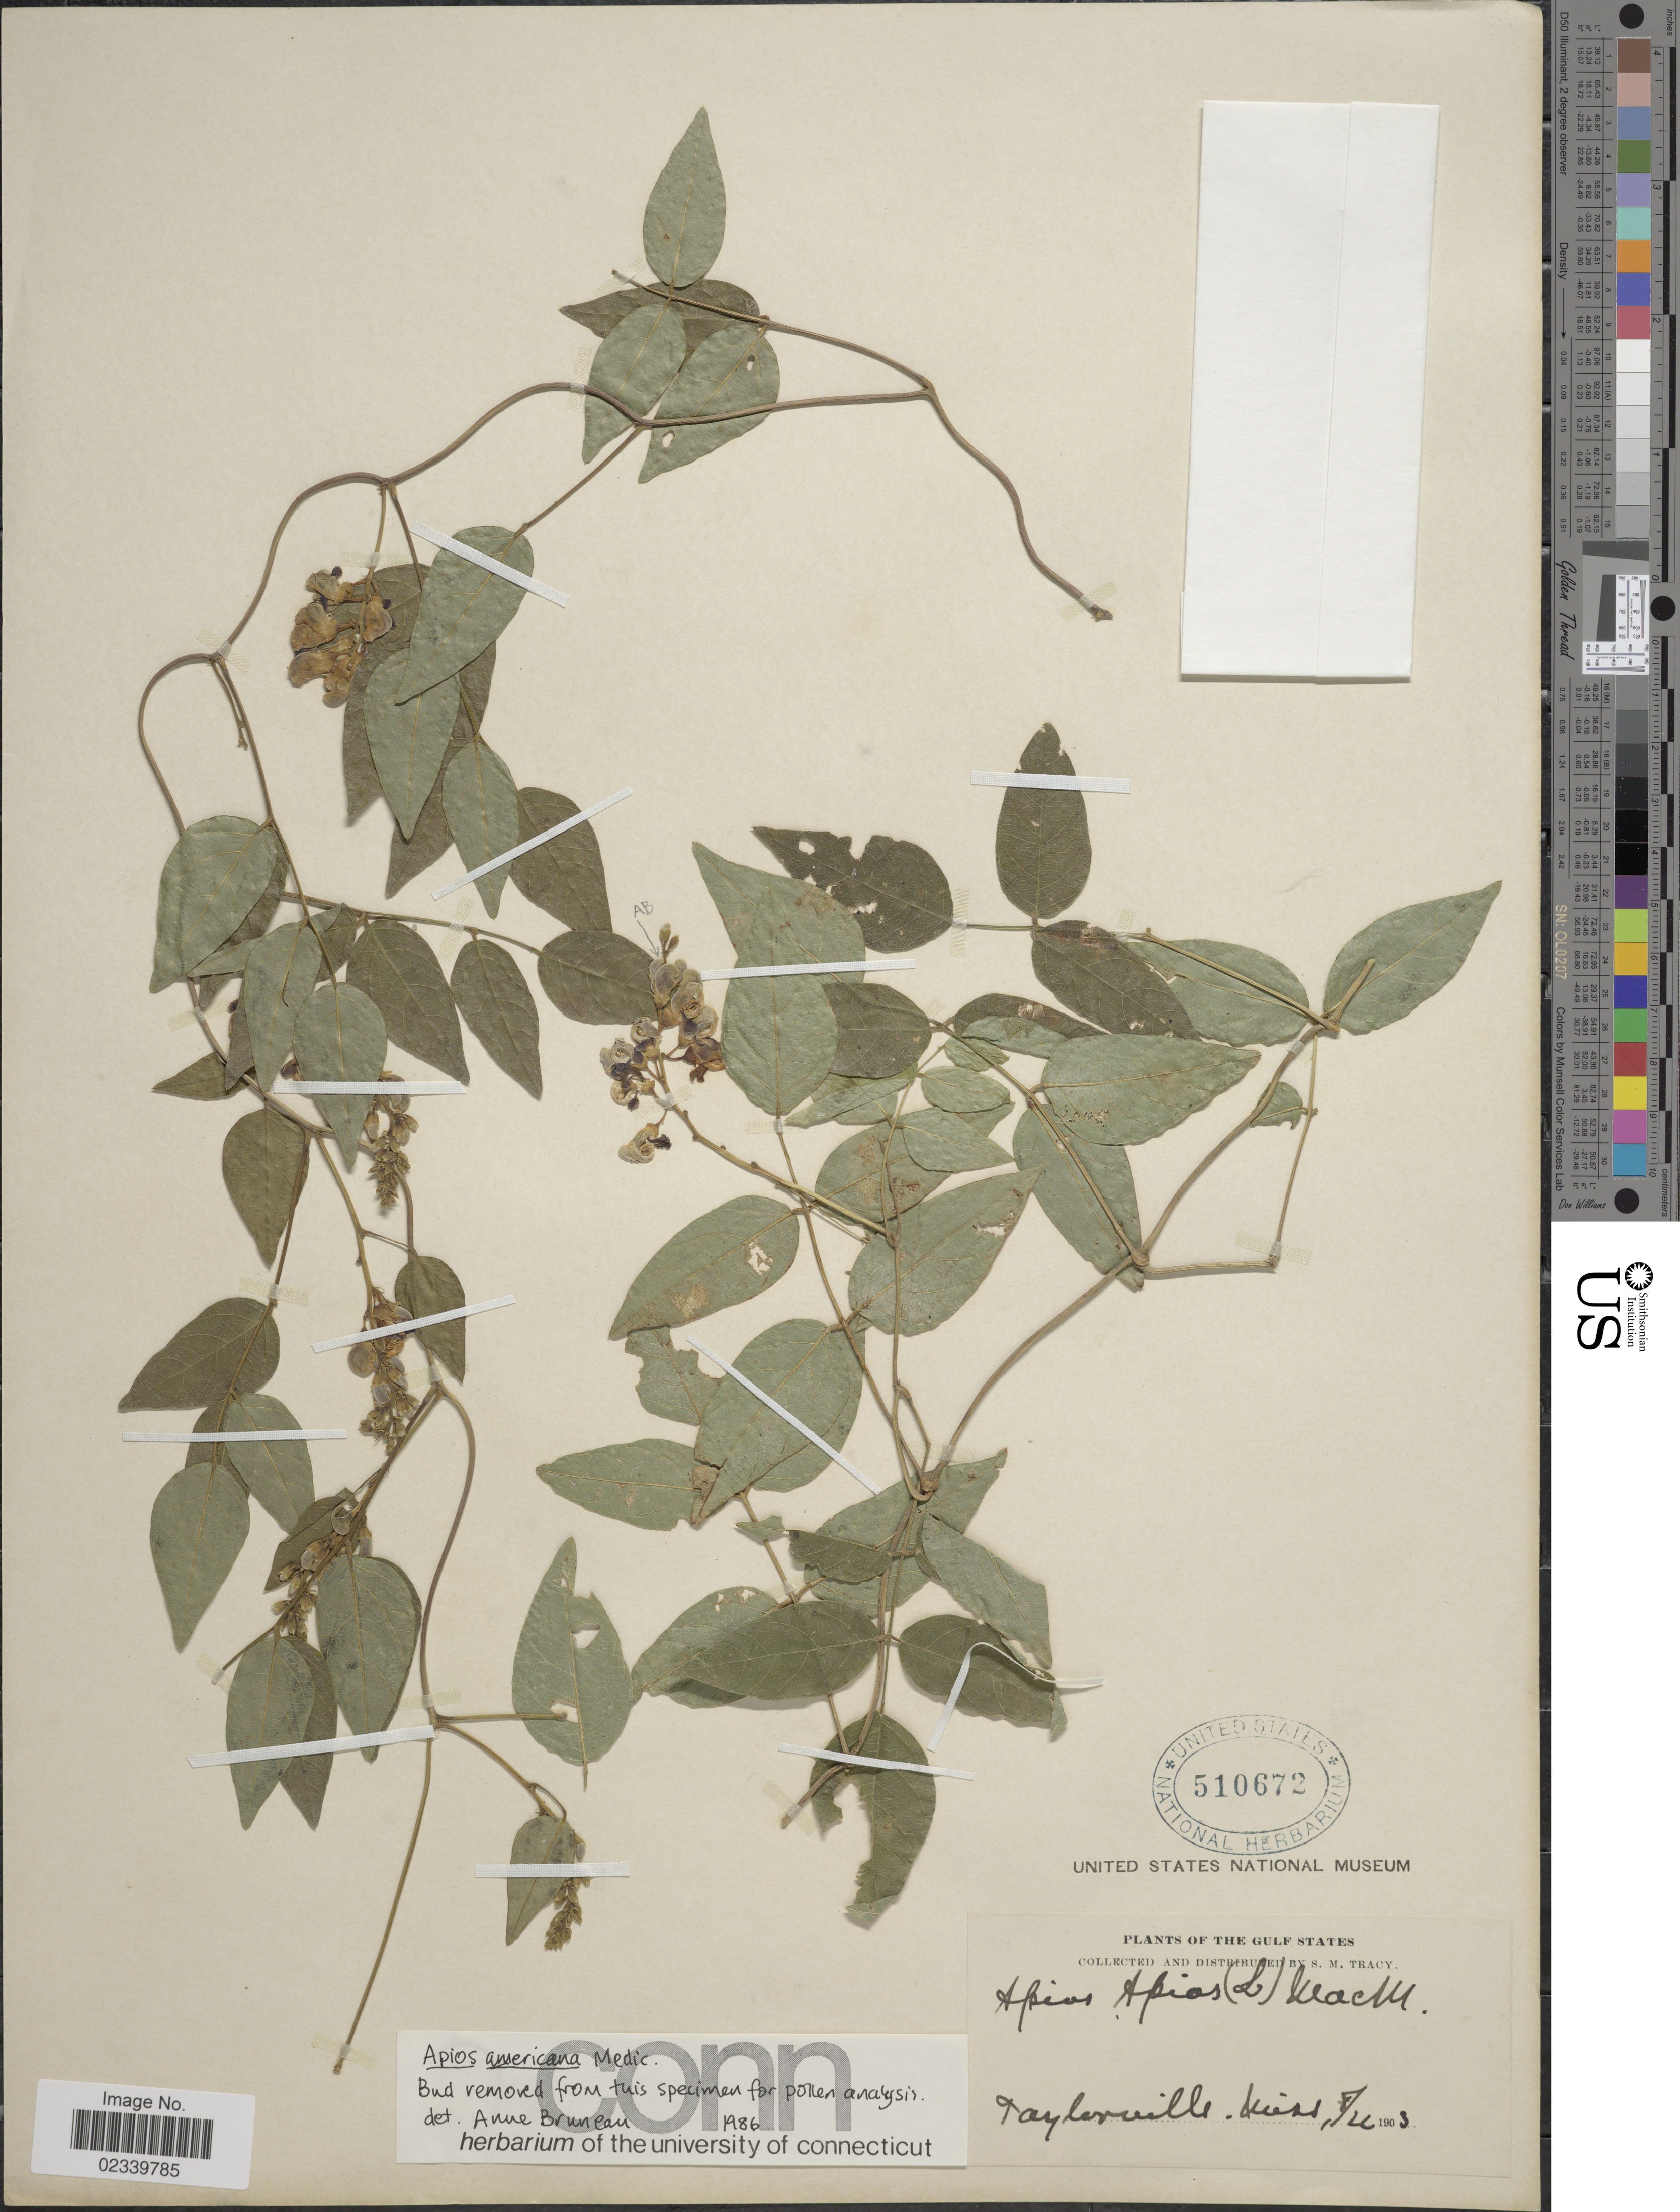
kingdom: Plantae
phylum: Tracheophyta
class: Magnoliopsida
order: Fabales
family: Fabaceae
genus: Apios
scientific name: Apios americana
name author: Medik.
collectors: S. M. Tracy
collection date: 1903-08-26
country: United States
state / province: Mississippi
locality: Taylorville, The Gulf States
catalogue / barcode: US 510672